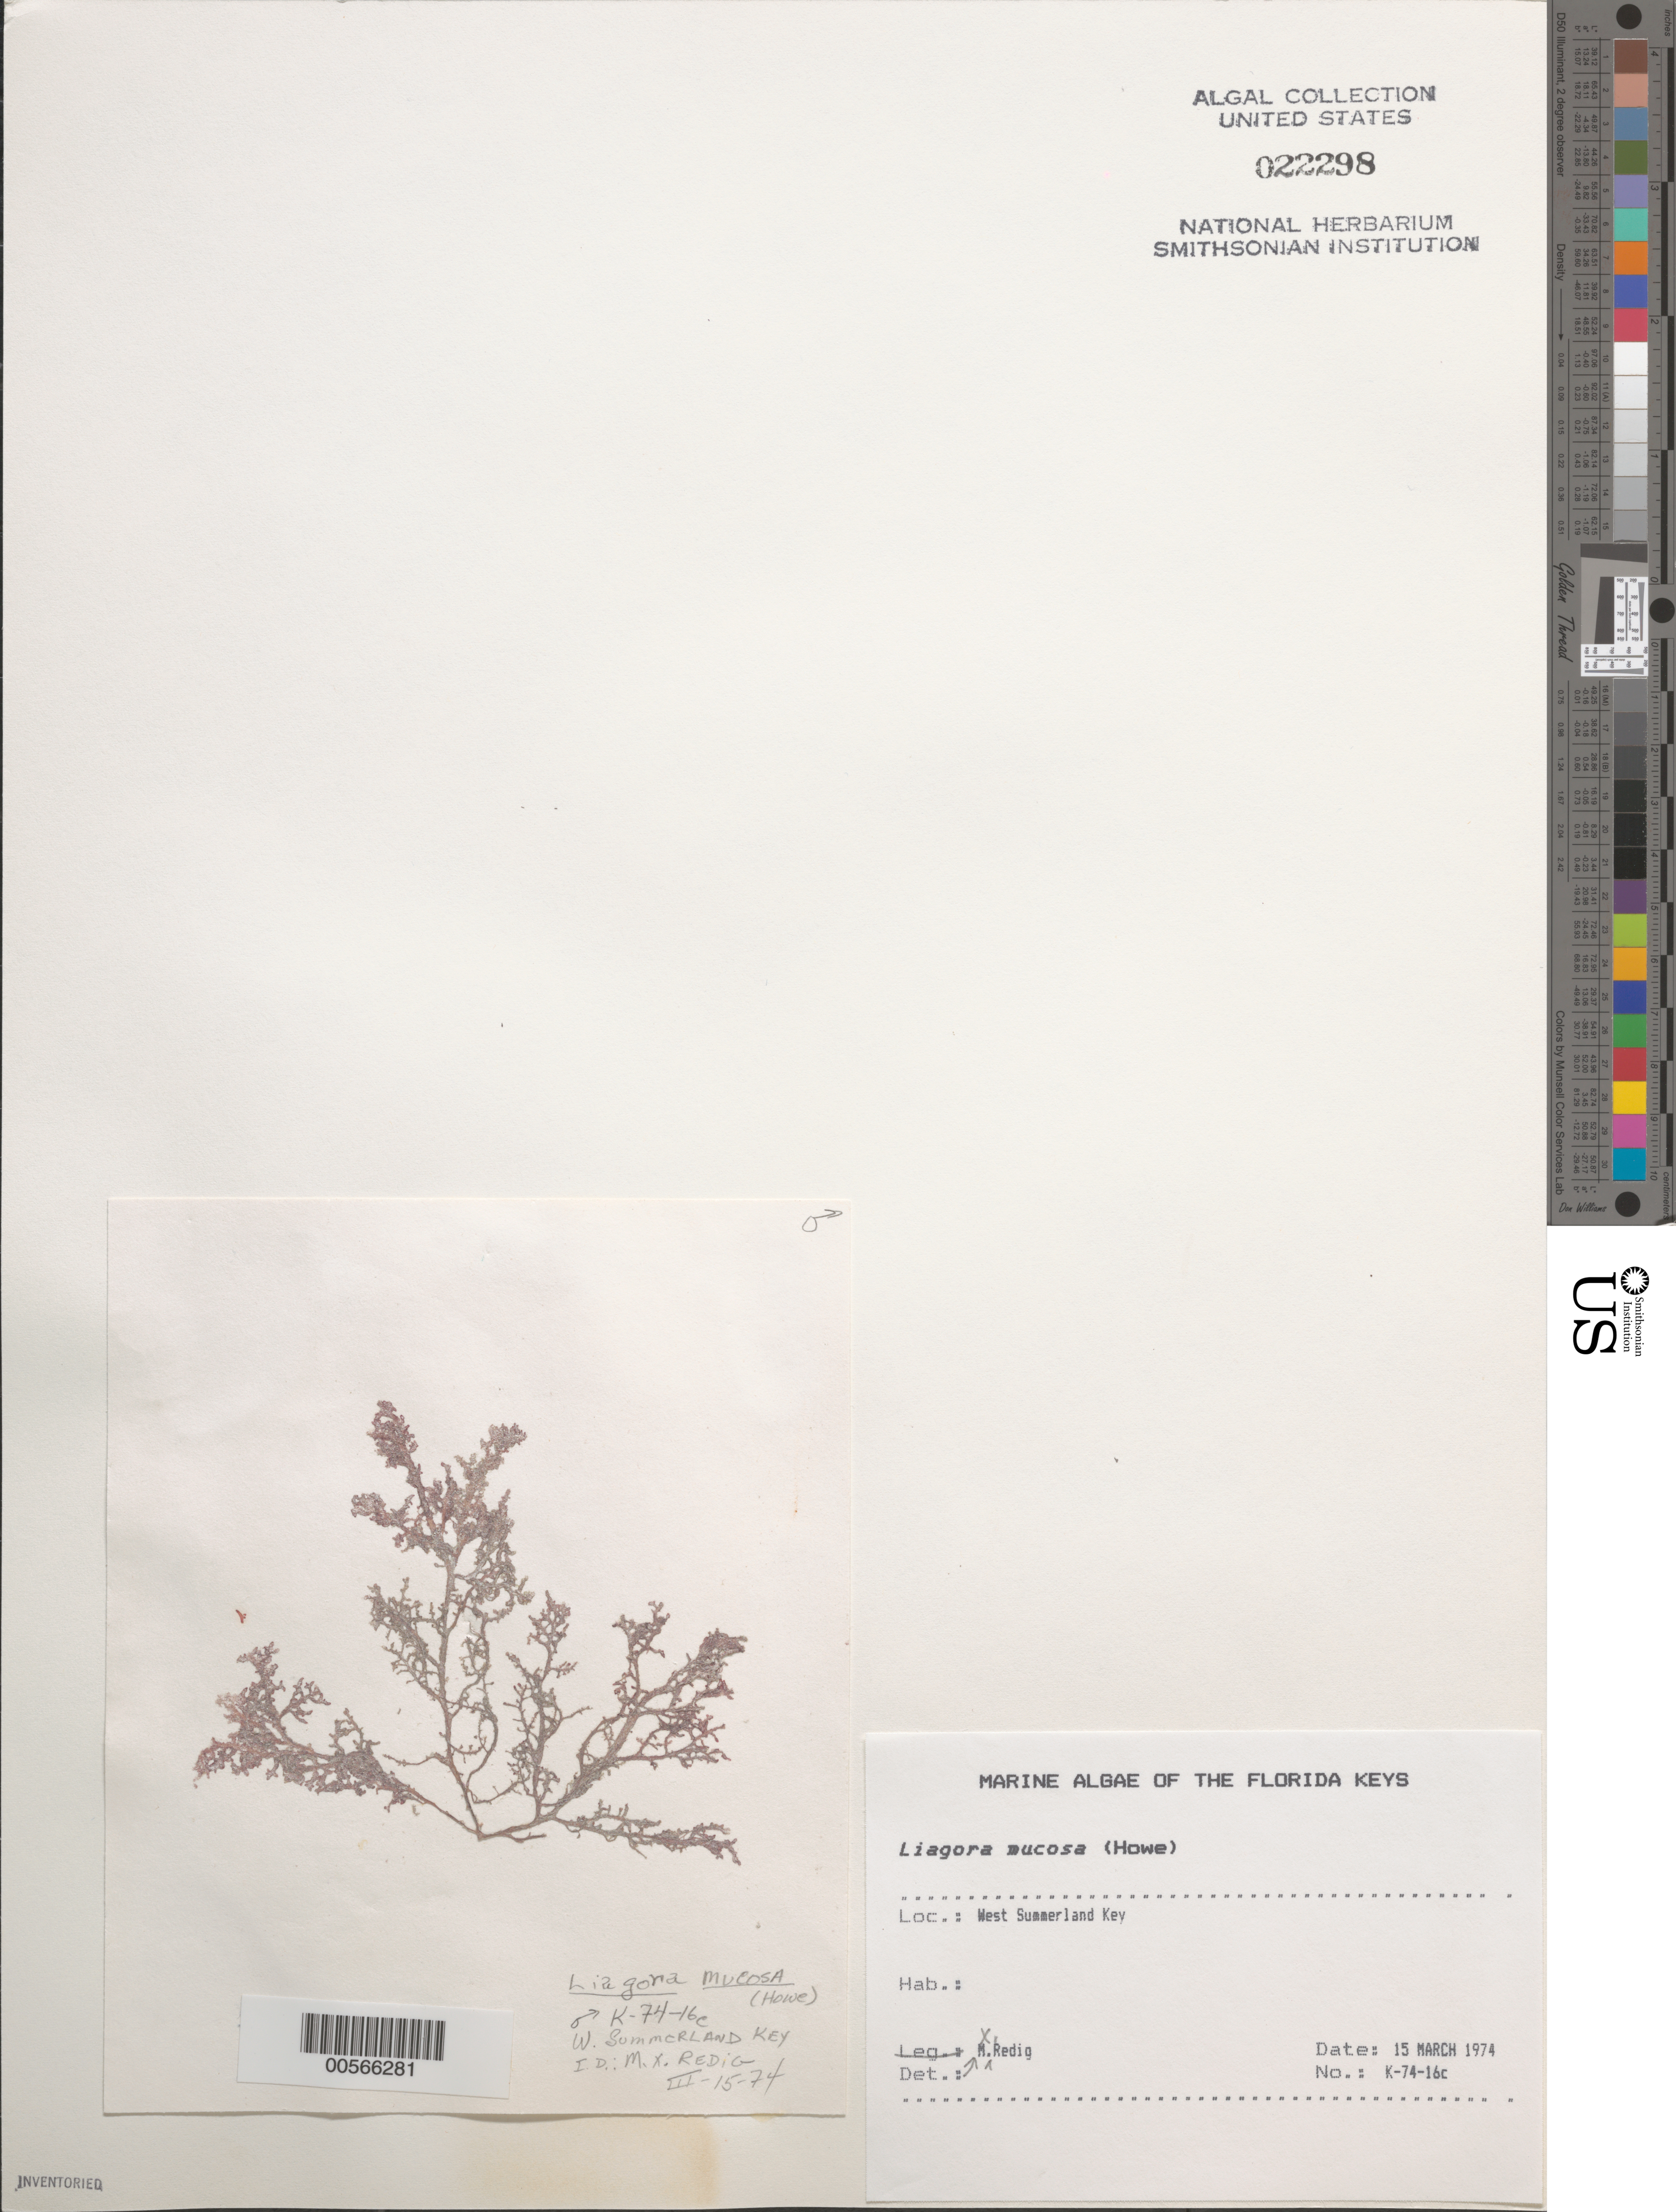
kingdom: Plantae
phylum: Rhodophyta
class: Florideophyceae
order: Nemaliales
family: Liagoraceae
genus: Gloiocallis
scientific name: Gloiocallis dendroidea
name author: (P. Crouan & H. Crouan) S.-M. Lin et al.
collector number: K-74-16c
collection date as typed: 15 Mar 1974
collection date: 1974-03-15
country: United States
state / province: Florida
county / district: Monroe County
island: West Summerland Key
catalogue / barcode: US 22298